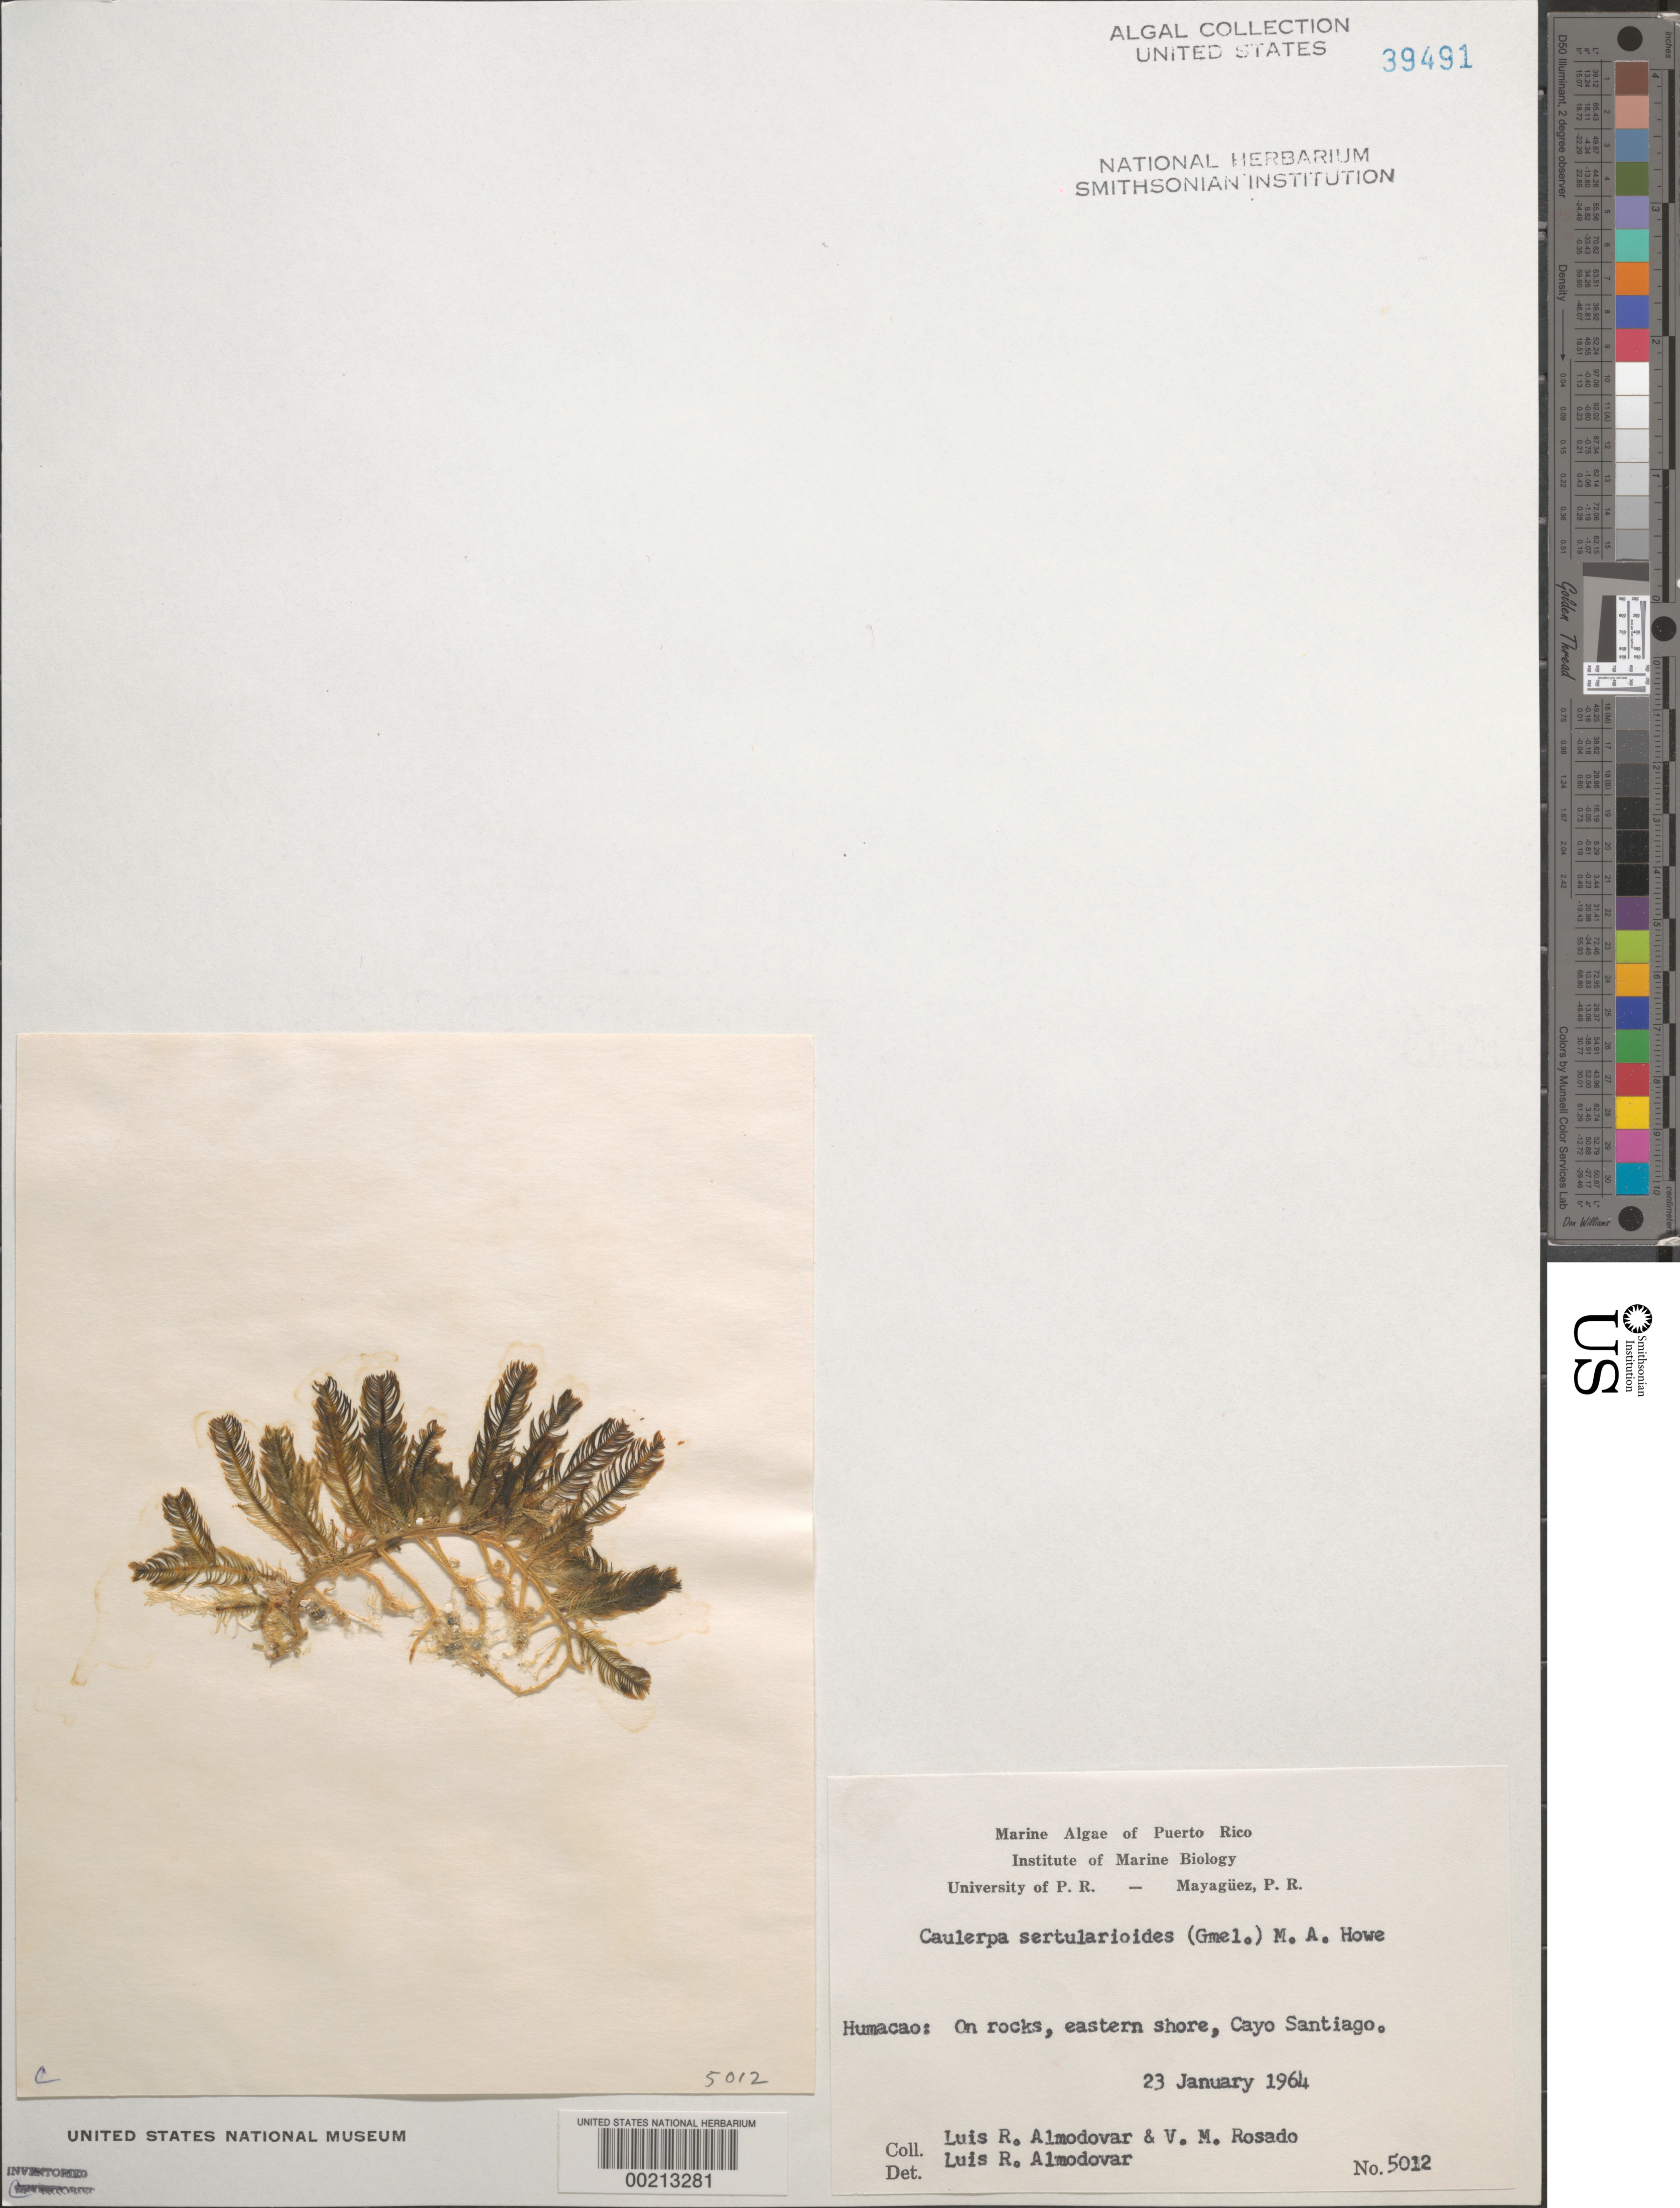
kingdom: Plantae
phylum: Chlorophyta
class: Ulvophyceae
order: Bryopsidales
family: Caulerpaceae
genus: Caulerpa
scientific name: Caulerpa sertularioides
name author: (S.G. Gmel.) M. Howe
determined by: Almodovar, L. R.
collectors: L. Almodovar & V. Rosado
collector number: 5012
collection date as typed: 23 Jan 1964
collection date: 1964-01-23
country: Puerto Rico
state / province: Humacao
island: Cayo Santiago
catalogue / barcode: US 39491